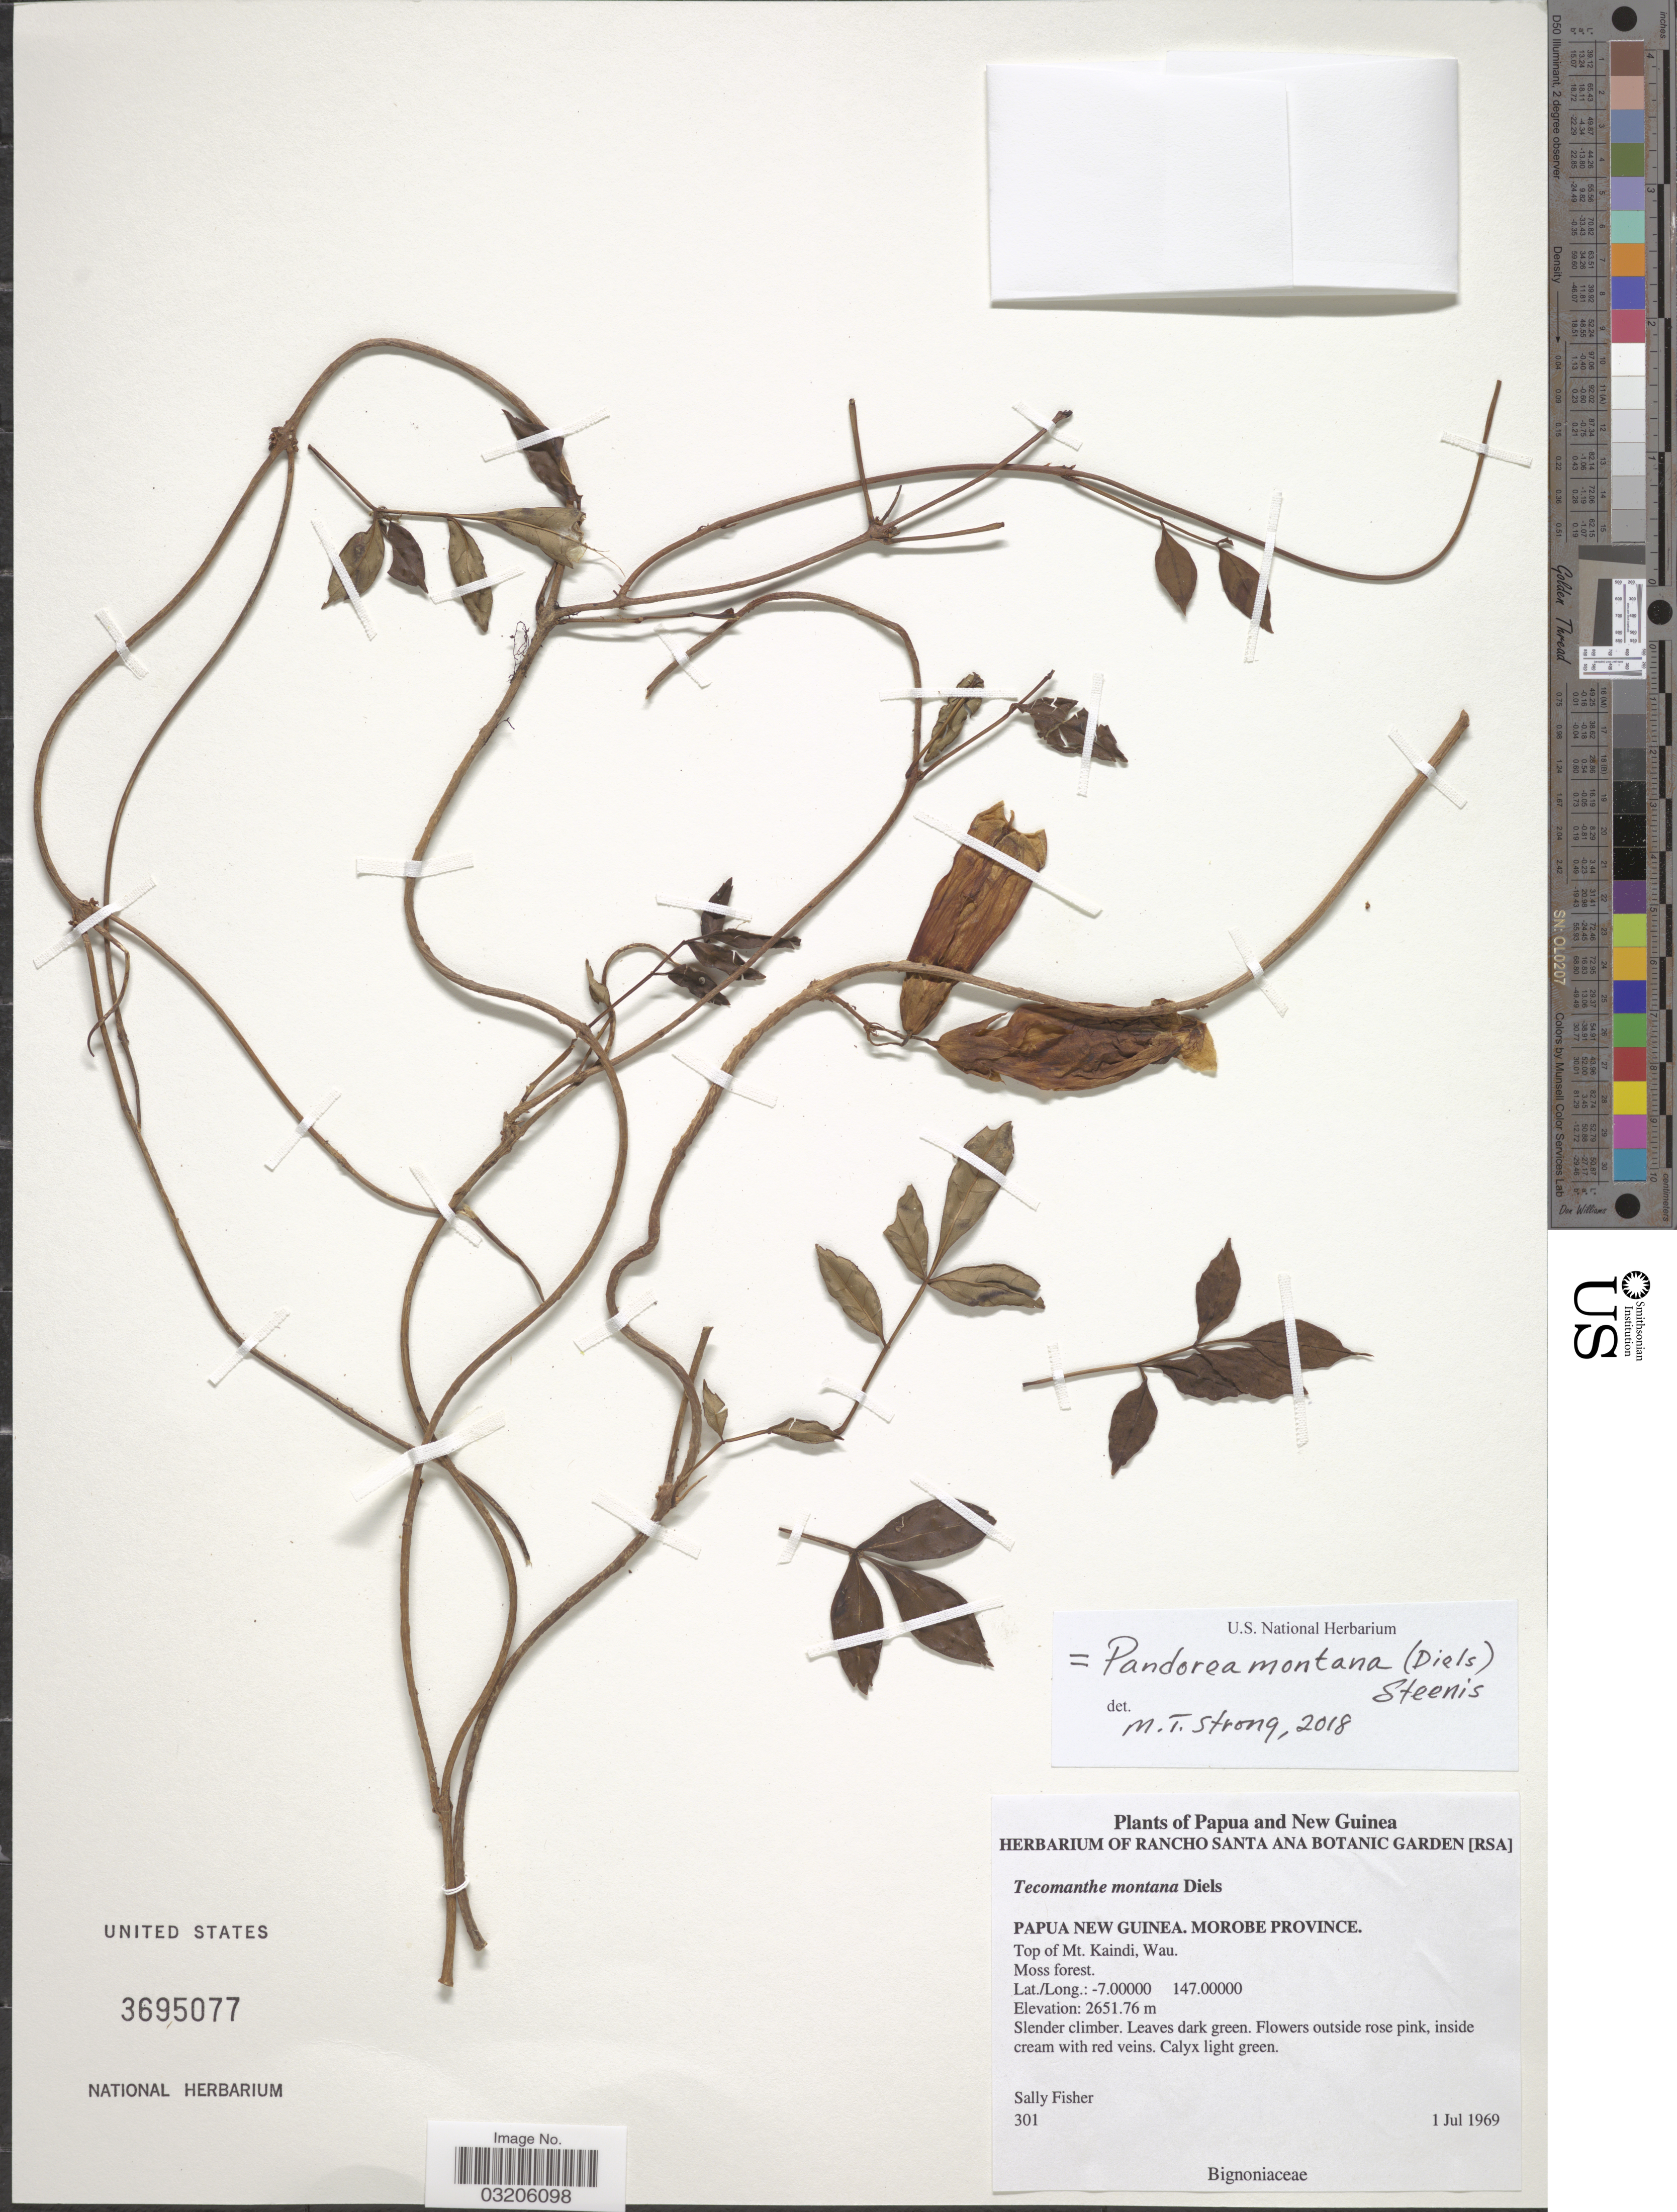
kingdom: Plantae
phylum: Tracheophyta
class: Magnoliopsida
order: Lamiales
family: Bignoniaceae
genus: Pandorea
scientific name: Pandorea montana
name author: (Diels) Steenis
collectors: S. Fisher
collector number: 301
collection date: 1969-07-01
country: Papua New Guinea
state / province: Morobe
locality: Papua and New Guinea. Top of Mt. Kaindi, Wau.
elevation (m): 2651.76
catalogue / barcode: US 3695077